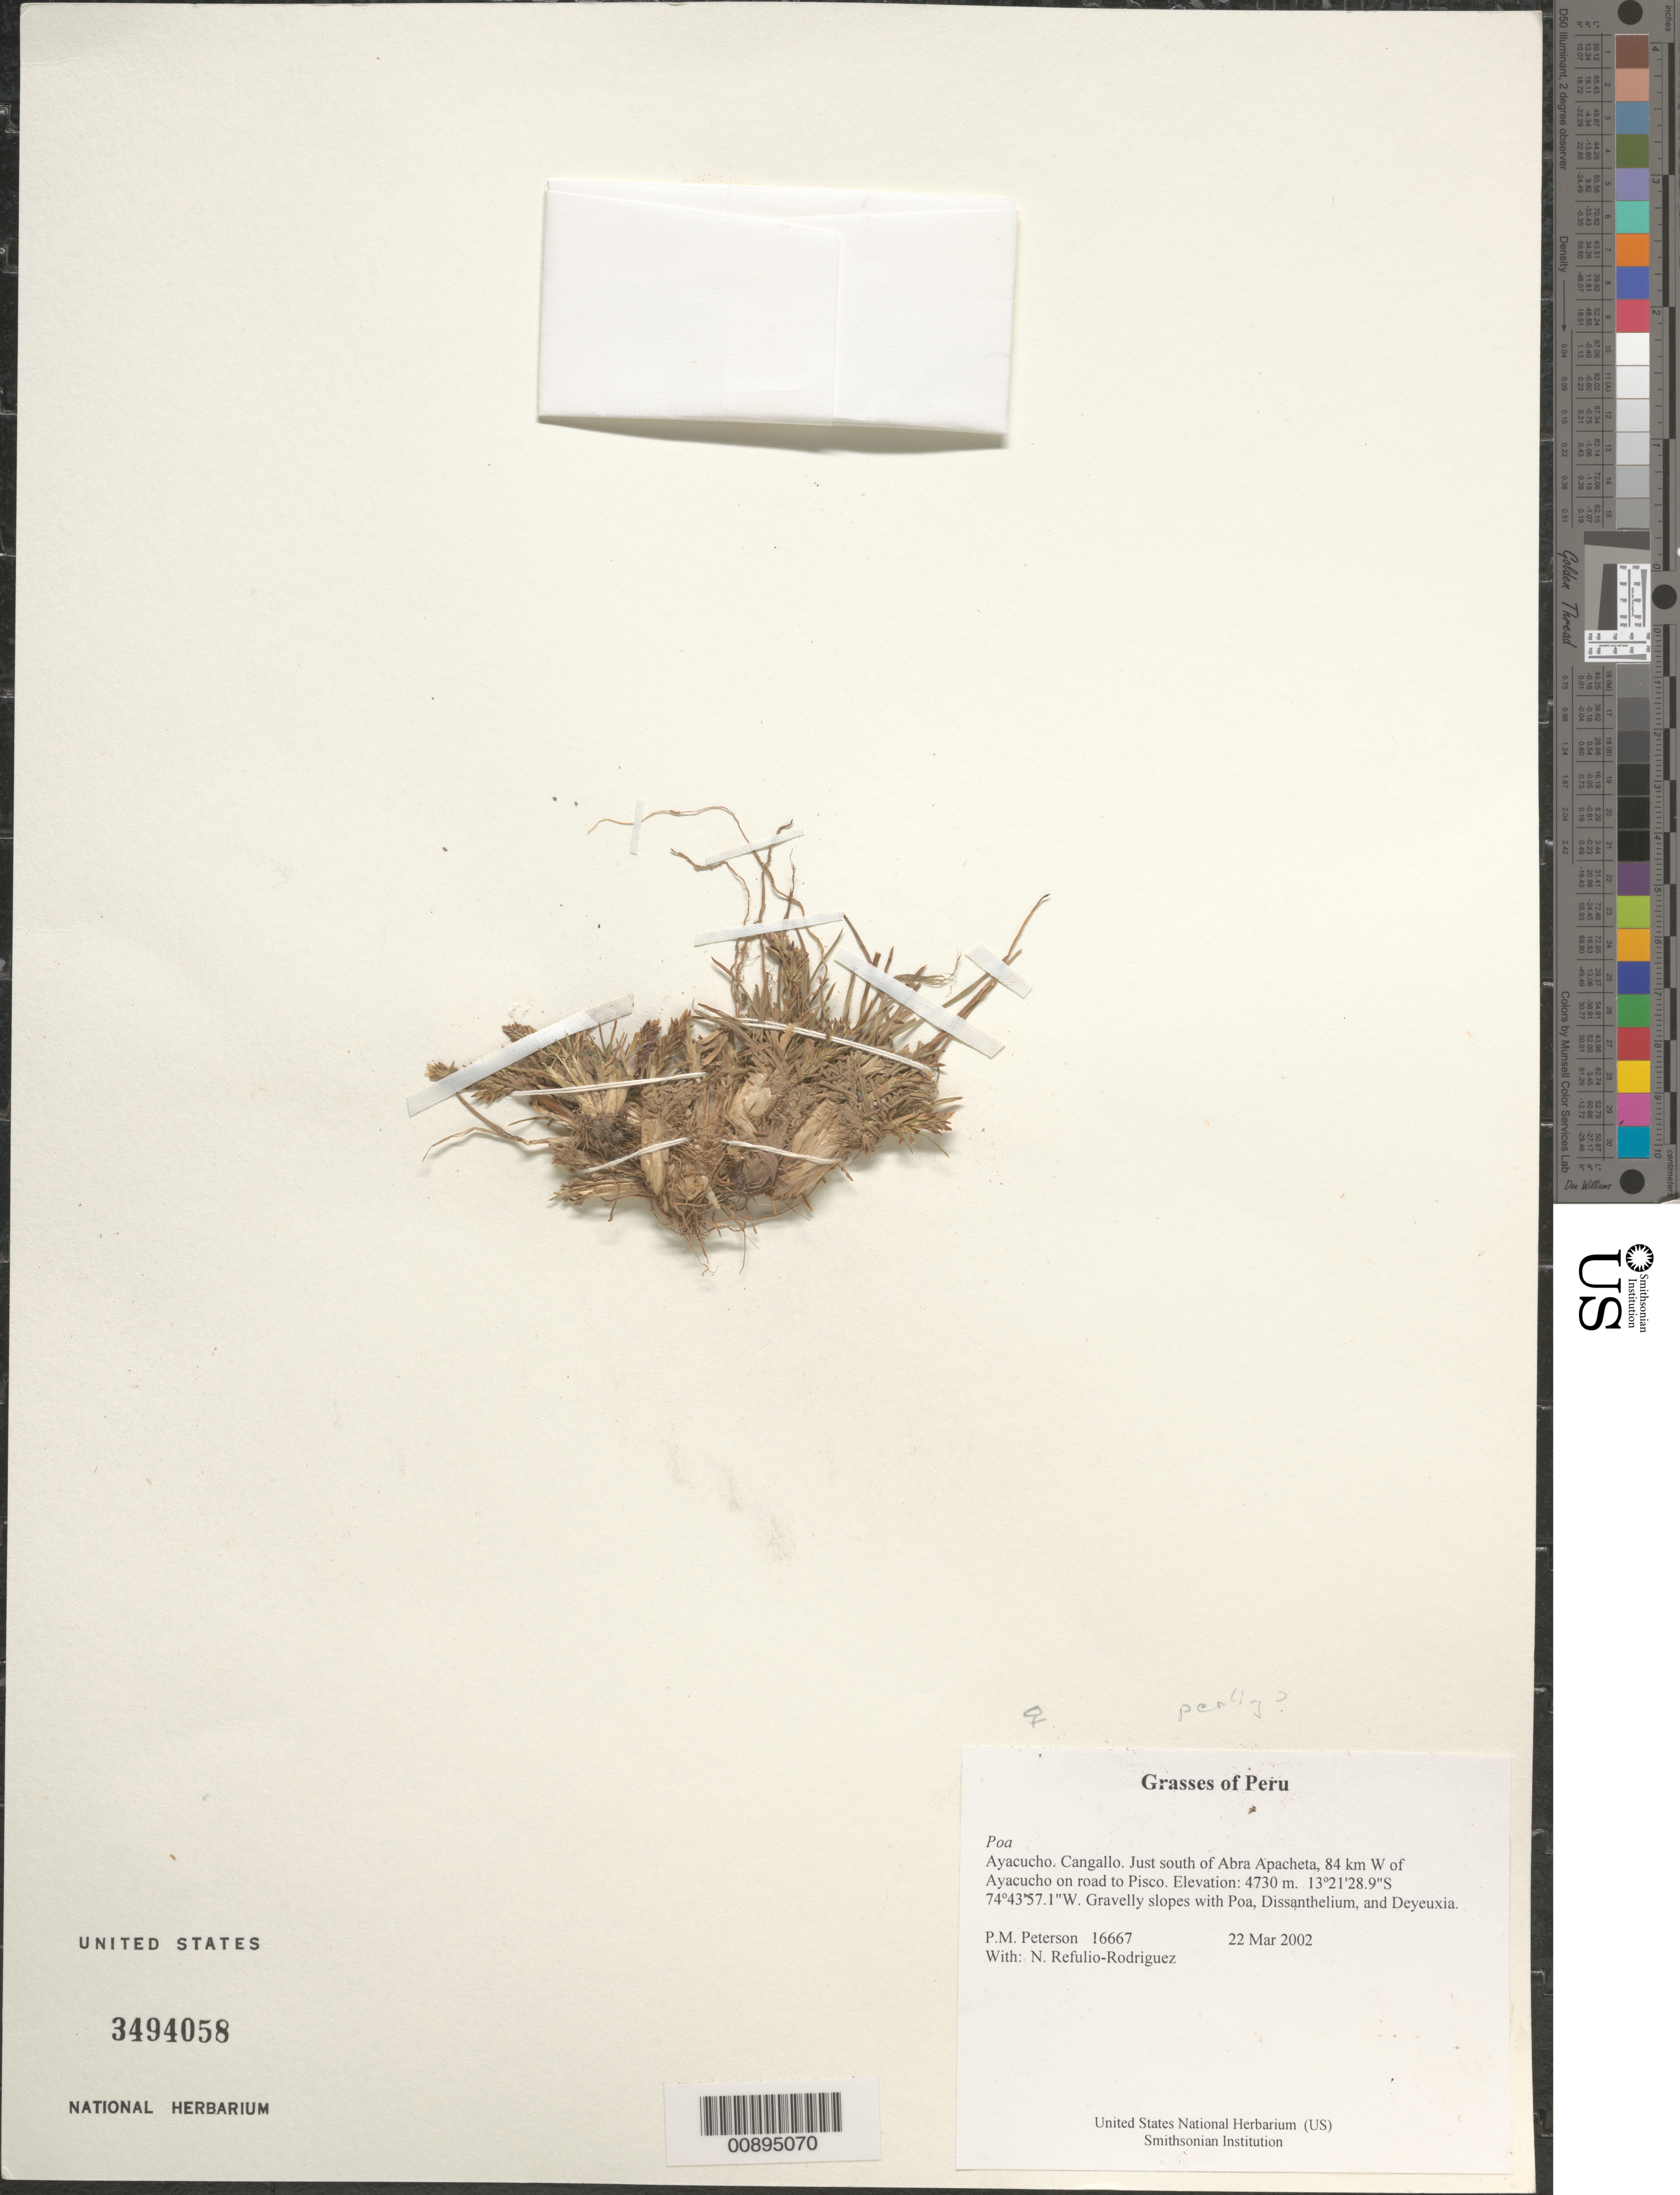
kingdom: Plantae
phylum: Tracheophyta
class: Liliopsida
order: Poales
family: Poaceae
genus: Poa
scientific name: Poa perligulata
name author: Pilg.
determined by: Soreng, Robert J., Research Associate (BOT), Smithsonian Institution - National Museum of Natural History (UNITED STATES)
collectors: P. M. Peterson & N. Refulio-Rodríguez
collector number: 16667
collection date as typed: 22 Mar 2002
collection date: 2002-03-22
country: Peru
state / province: Ayacucho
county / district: Cangallo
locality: Just south of Abra Apacheta, 84 km W of Ayacucho on road to Pisco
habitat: Gravelly slopes with ~Poa, Dissanthelium, and Deyeuxia~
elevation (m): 4730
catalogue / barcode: US 3494058